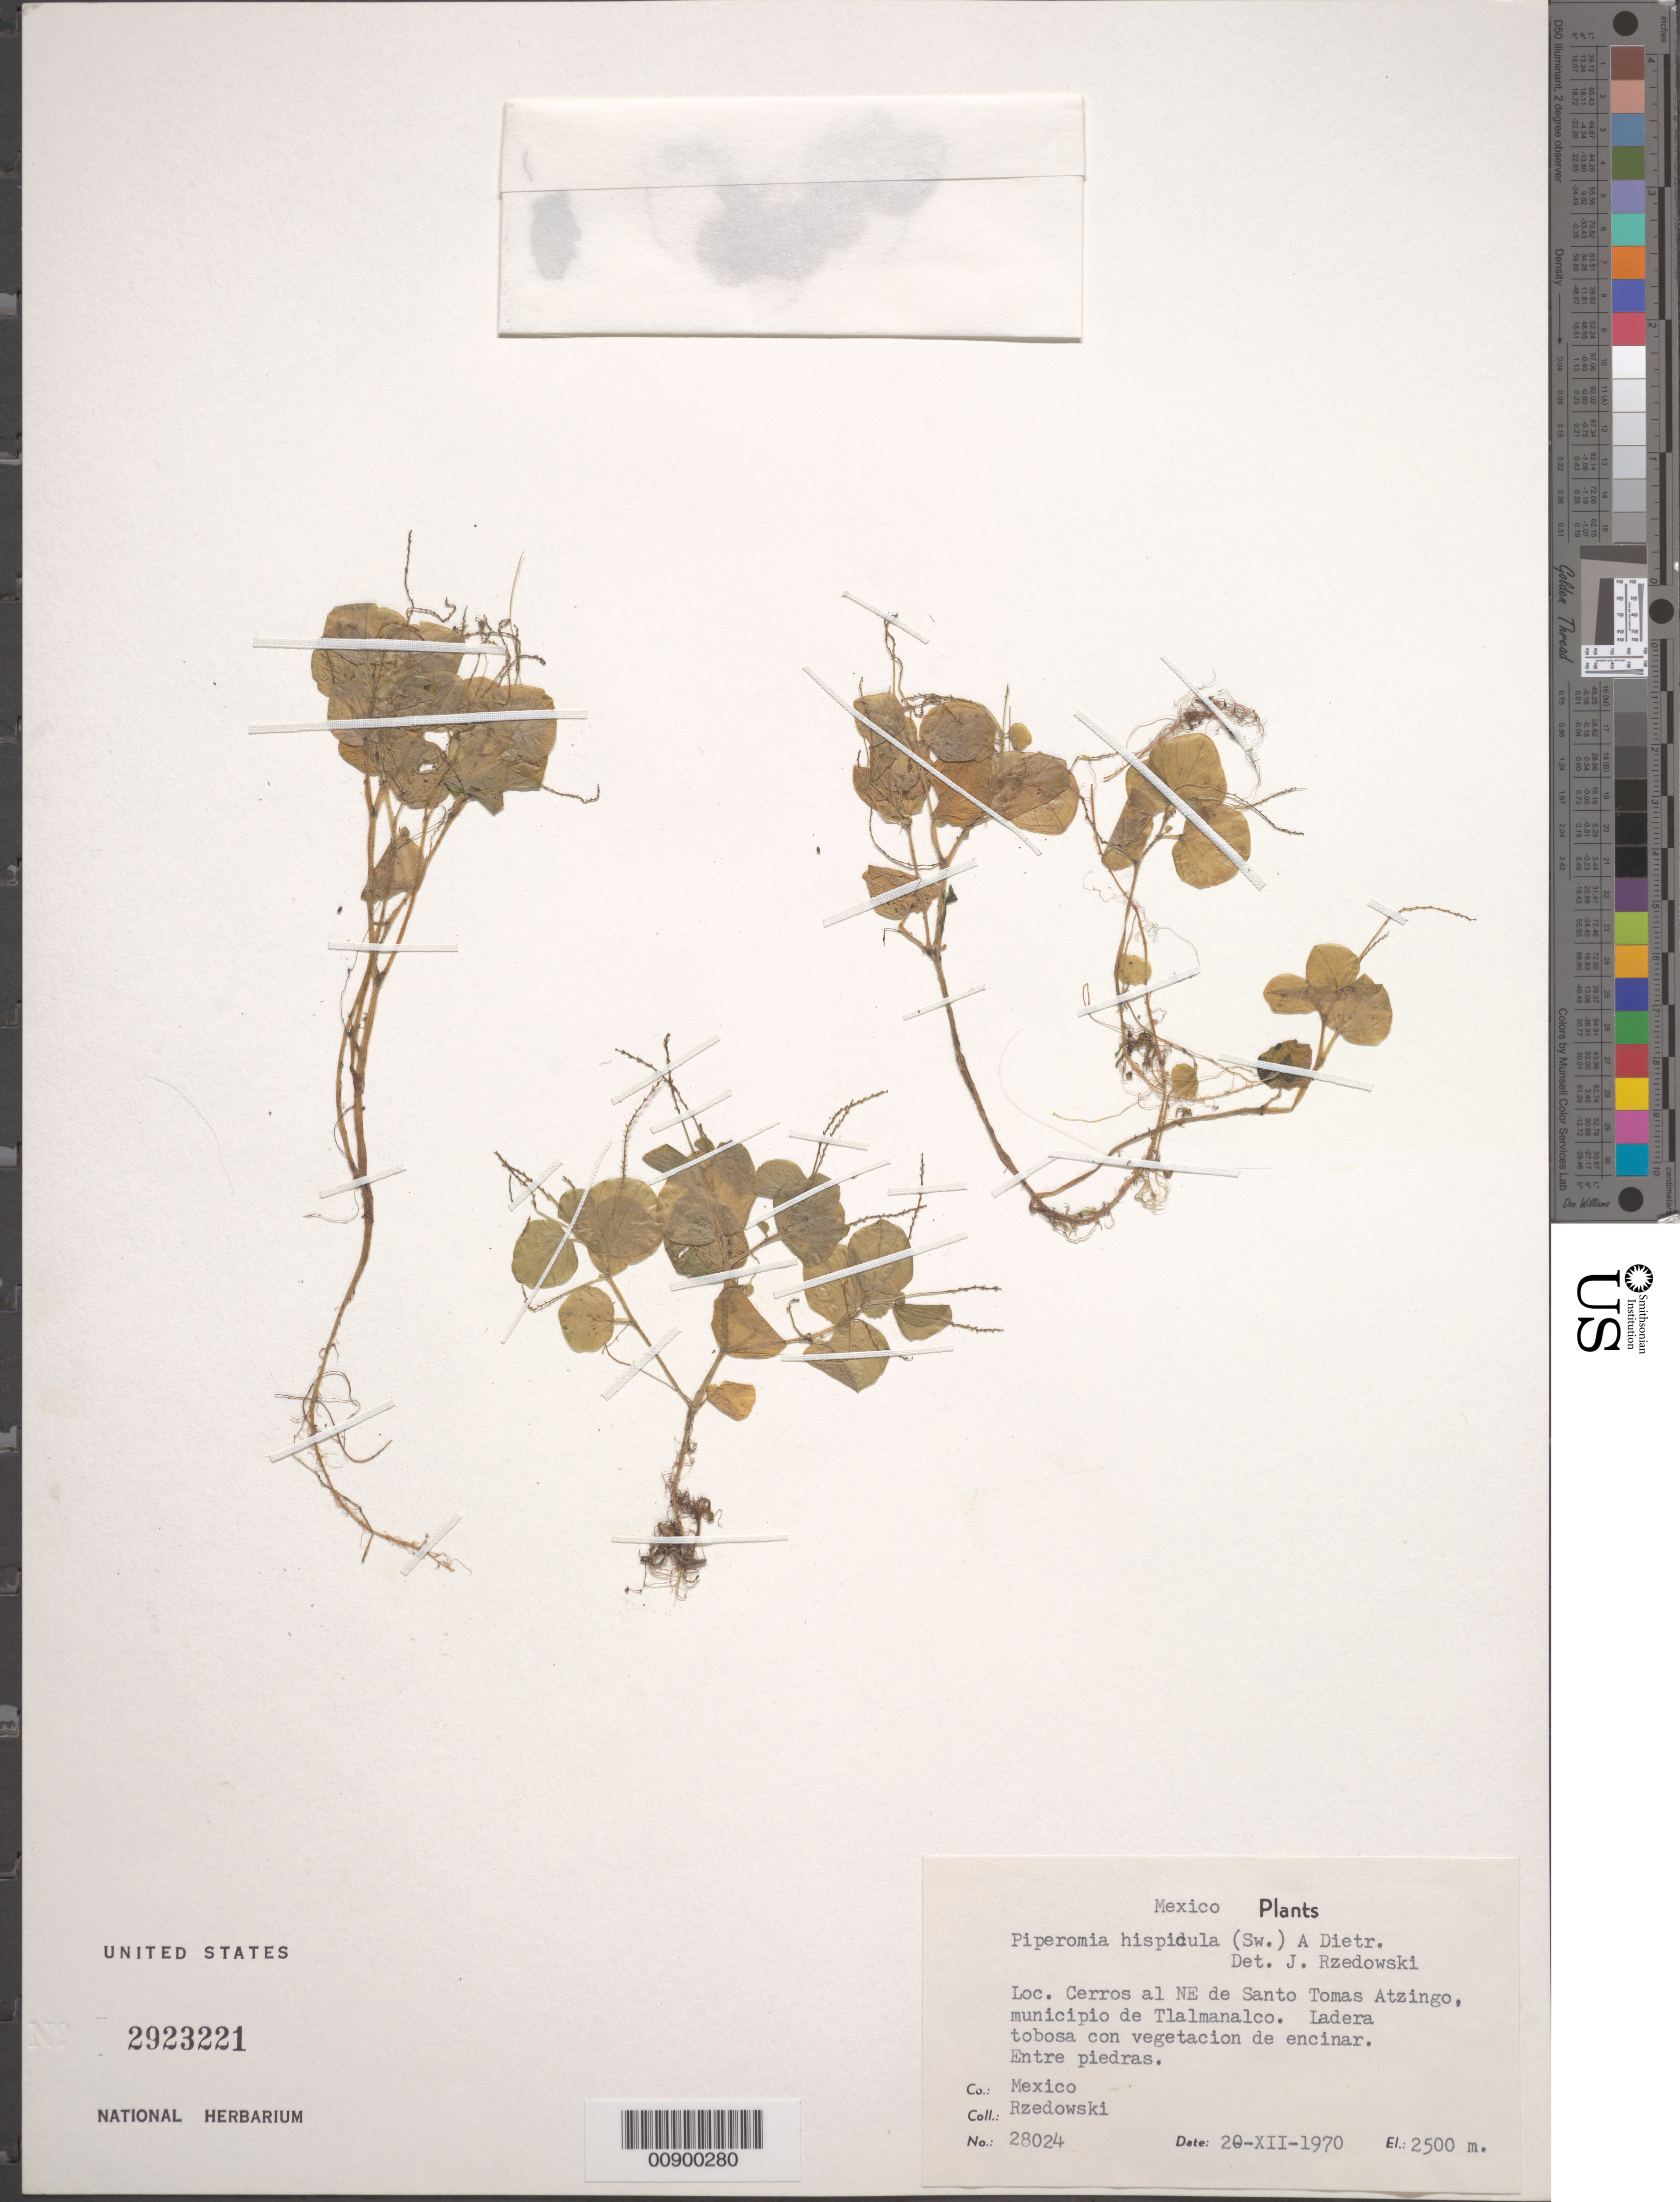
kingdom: Plantae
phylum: Tracheophyta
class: Magnoliopsida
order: Piperales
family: Piperaceae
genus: Peperomia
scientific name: Peperomia hispidula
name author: (Sw.) A. Dietr.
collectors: J. Rzedowski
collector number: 28024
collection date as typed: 20 Dec 1970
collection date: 1970-12-20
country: Mexico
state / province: Mexico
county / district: Tlalmanalco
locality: Cerros al NE de Santo Tomás Atzingo, municipio de Tlalmanalco, Estado de México.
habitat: Ladera tobosa con vegetación de encinar. Entre piedras.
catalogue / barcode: US 2923221